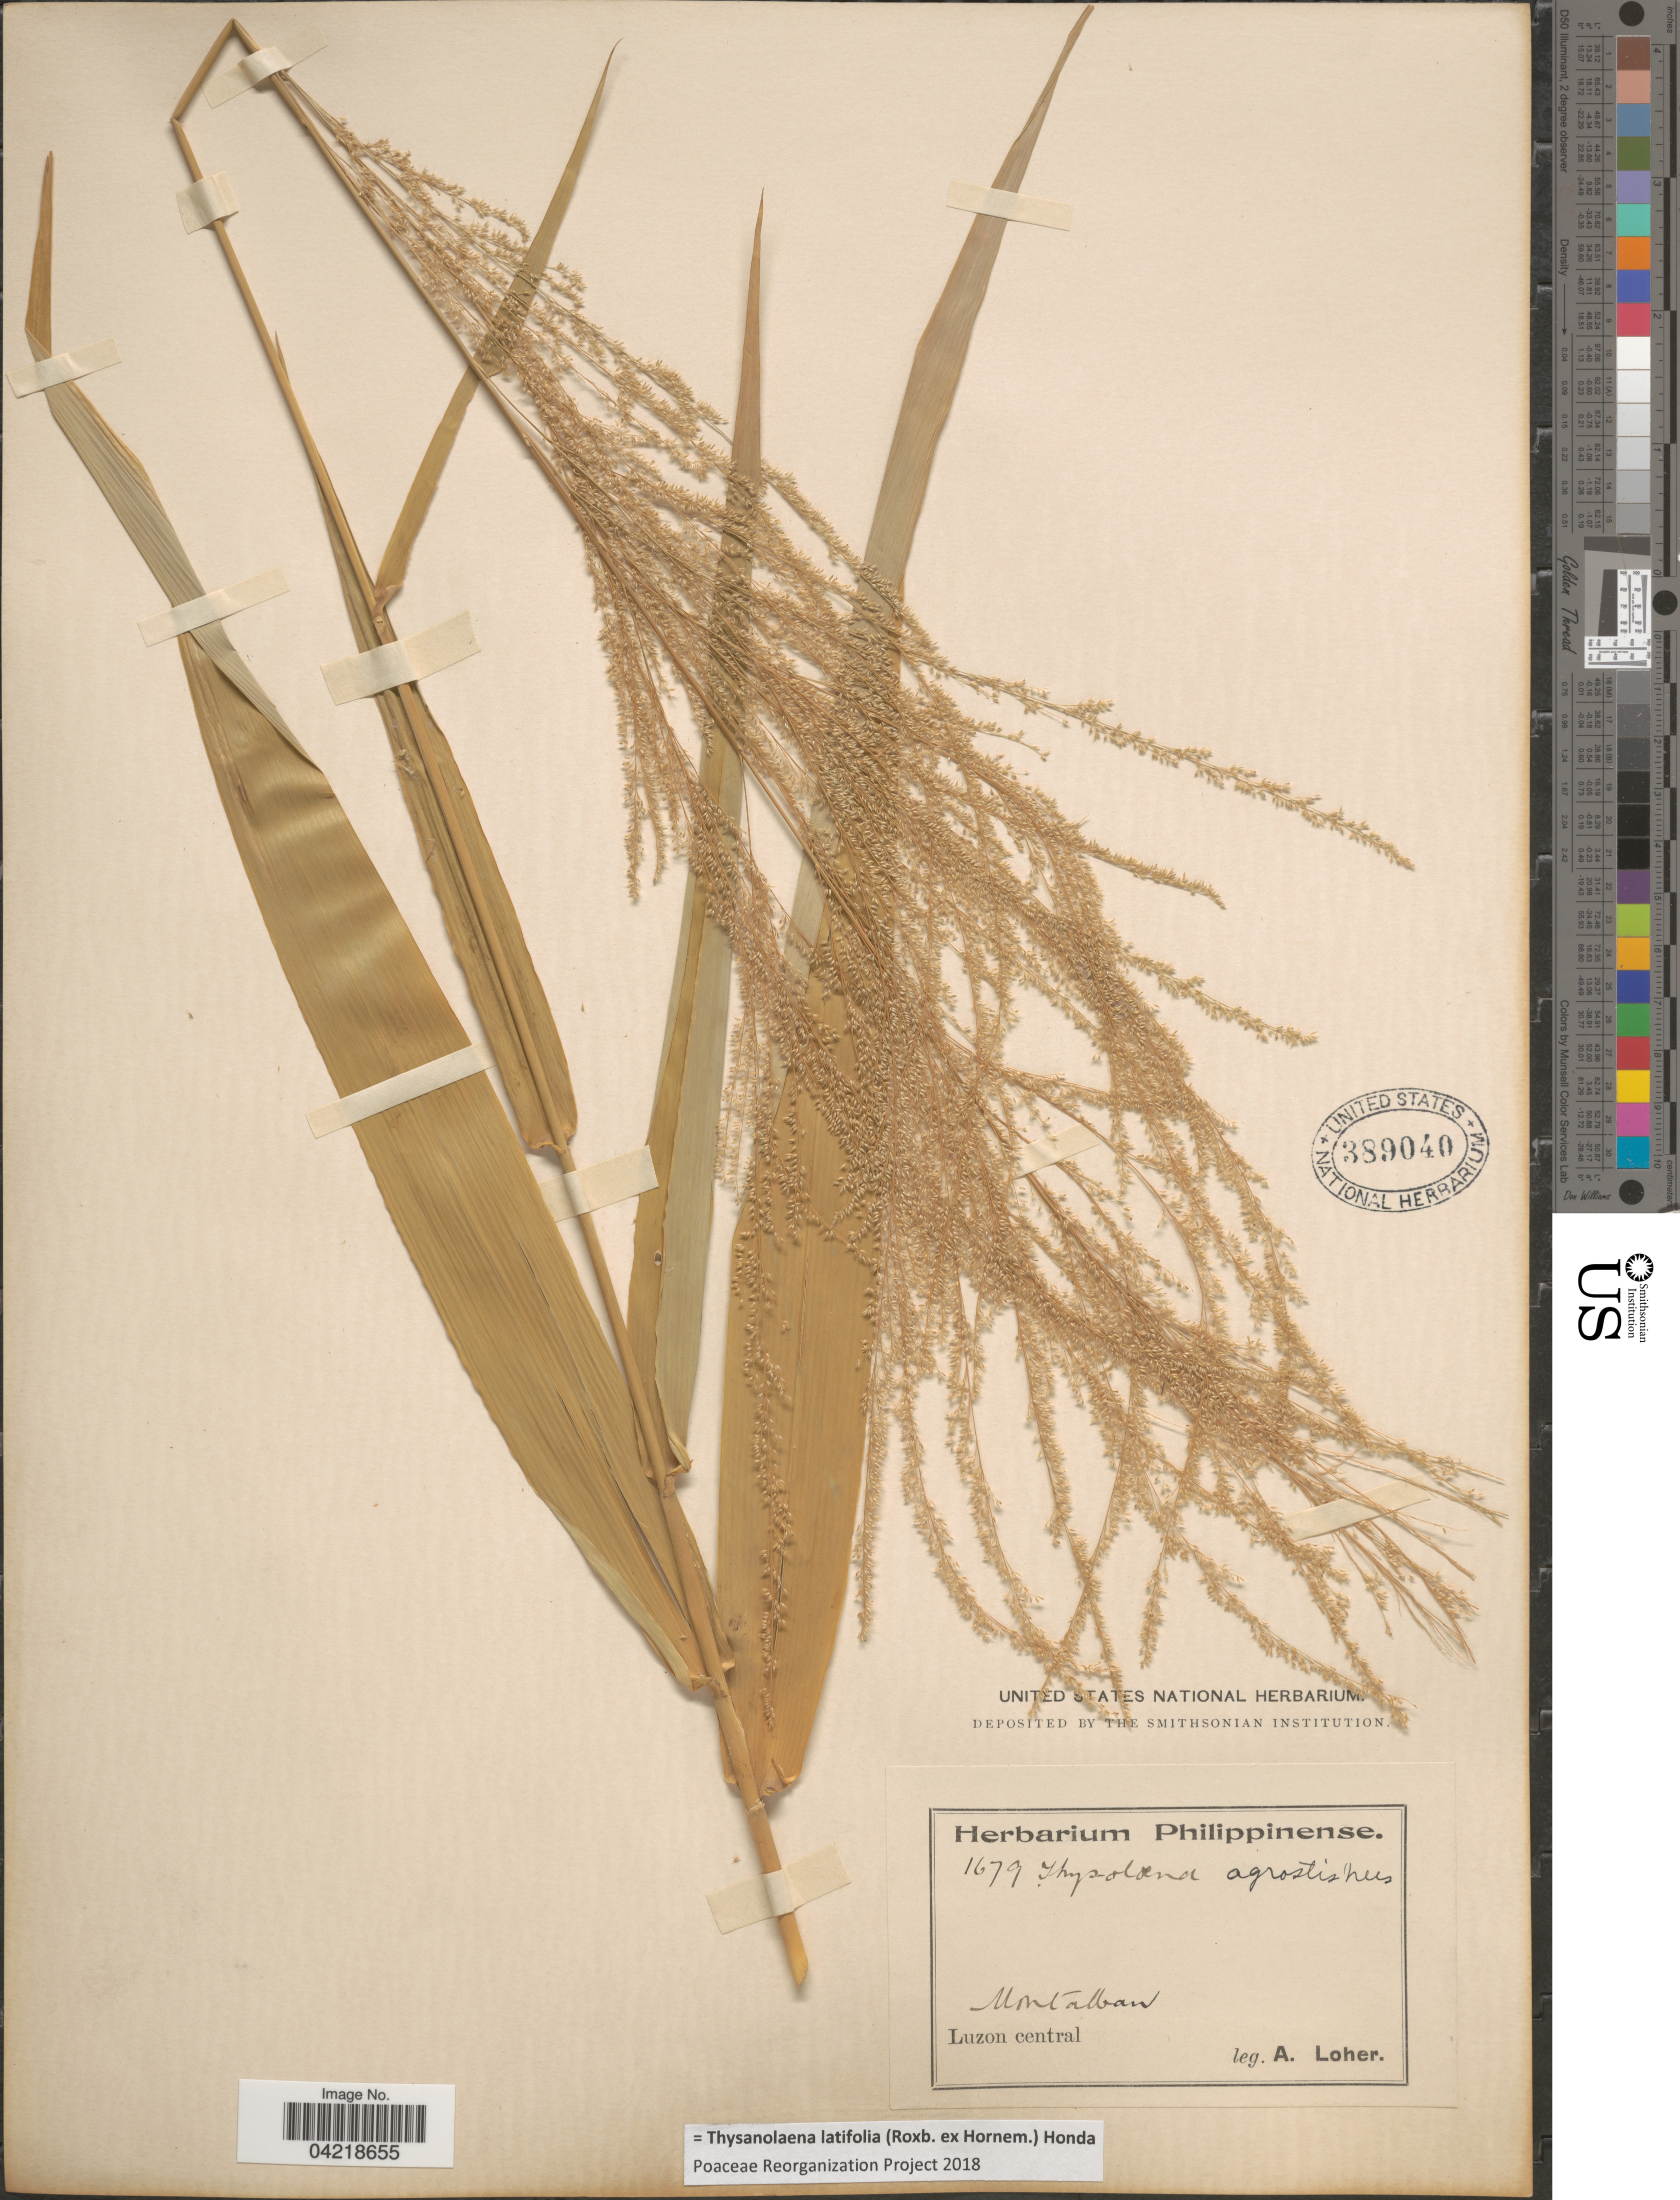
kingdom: Plantae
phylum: Tracheophyta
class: Liliopsida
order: Poales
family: Poaceae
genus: Thysanolaena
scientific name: Thysanolaena latifolia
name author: (Roxb. ex Hornem.) Honda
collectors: A. Loher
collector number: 1679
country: Philippines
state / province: Central Luzon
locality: Montalban. Luzon central.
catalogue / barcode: US 389040